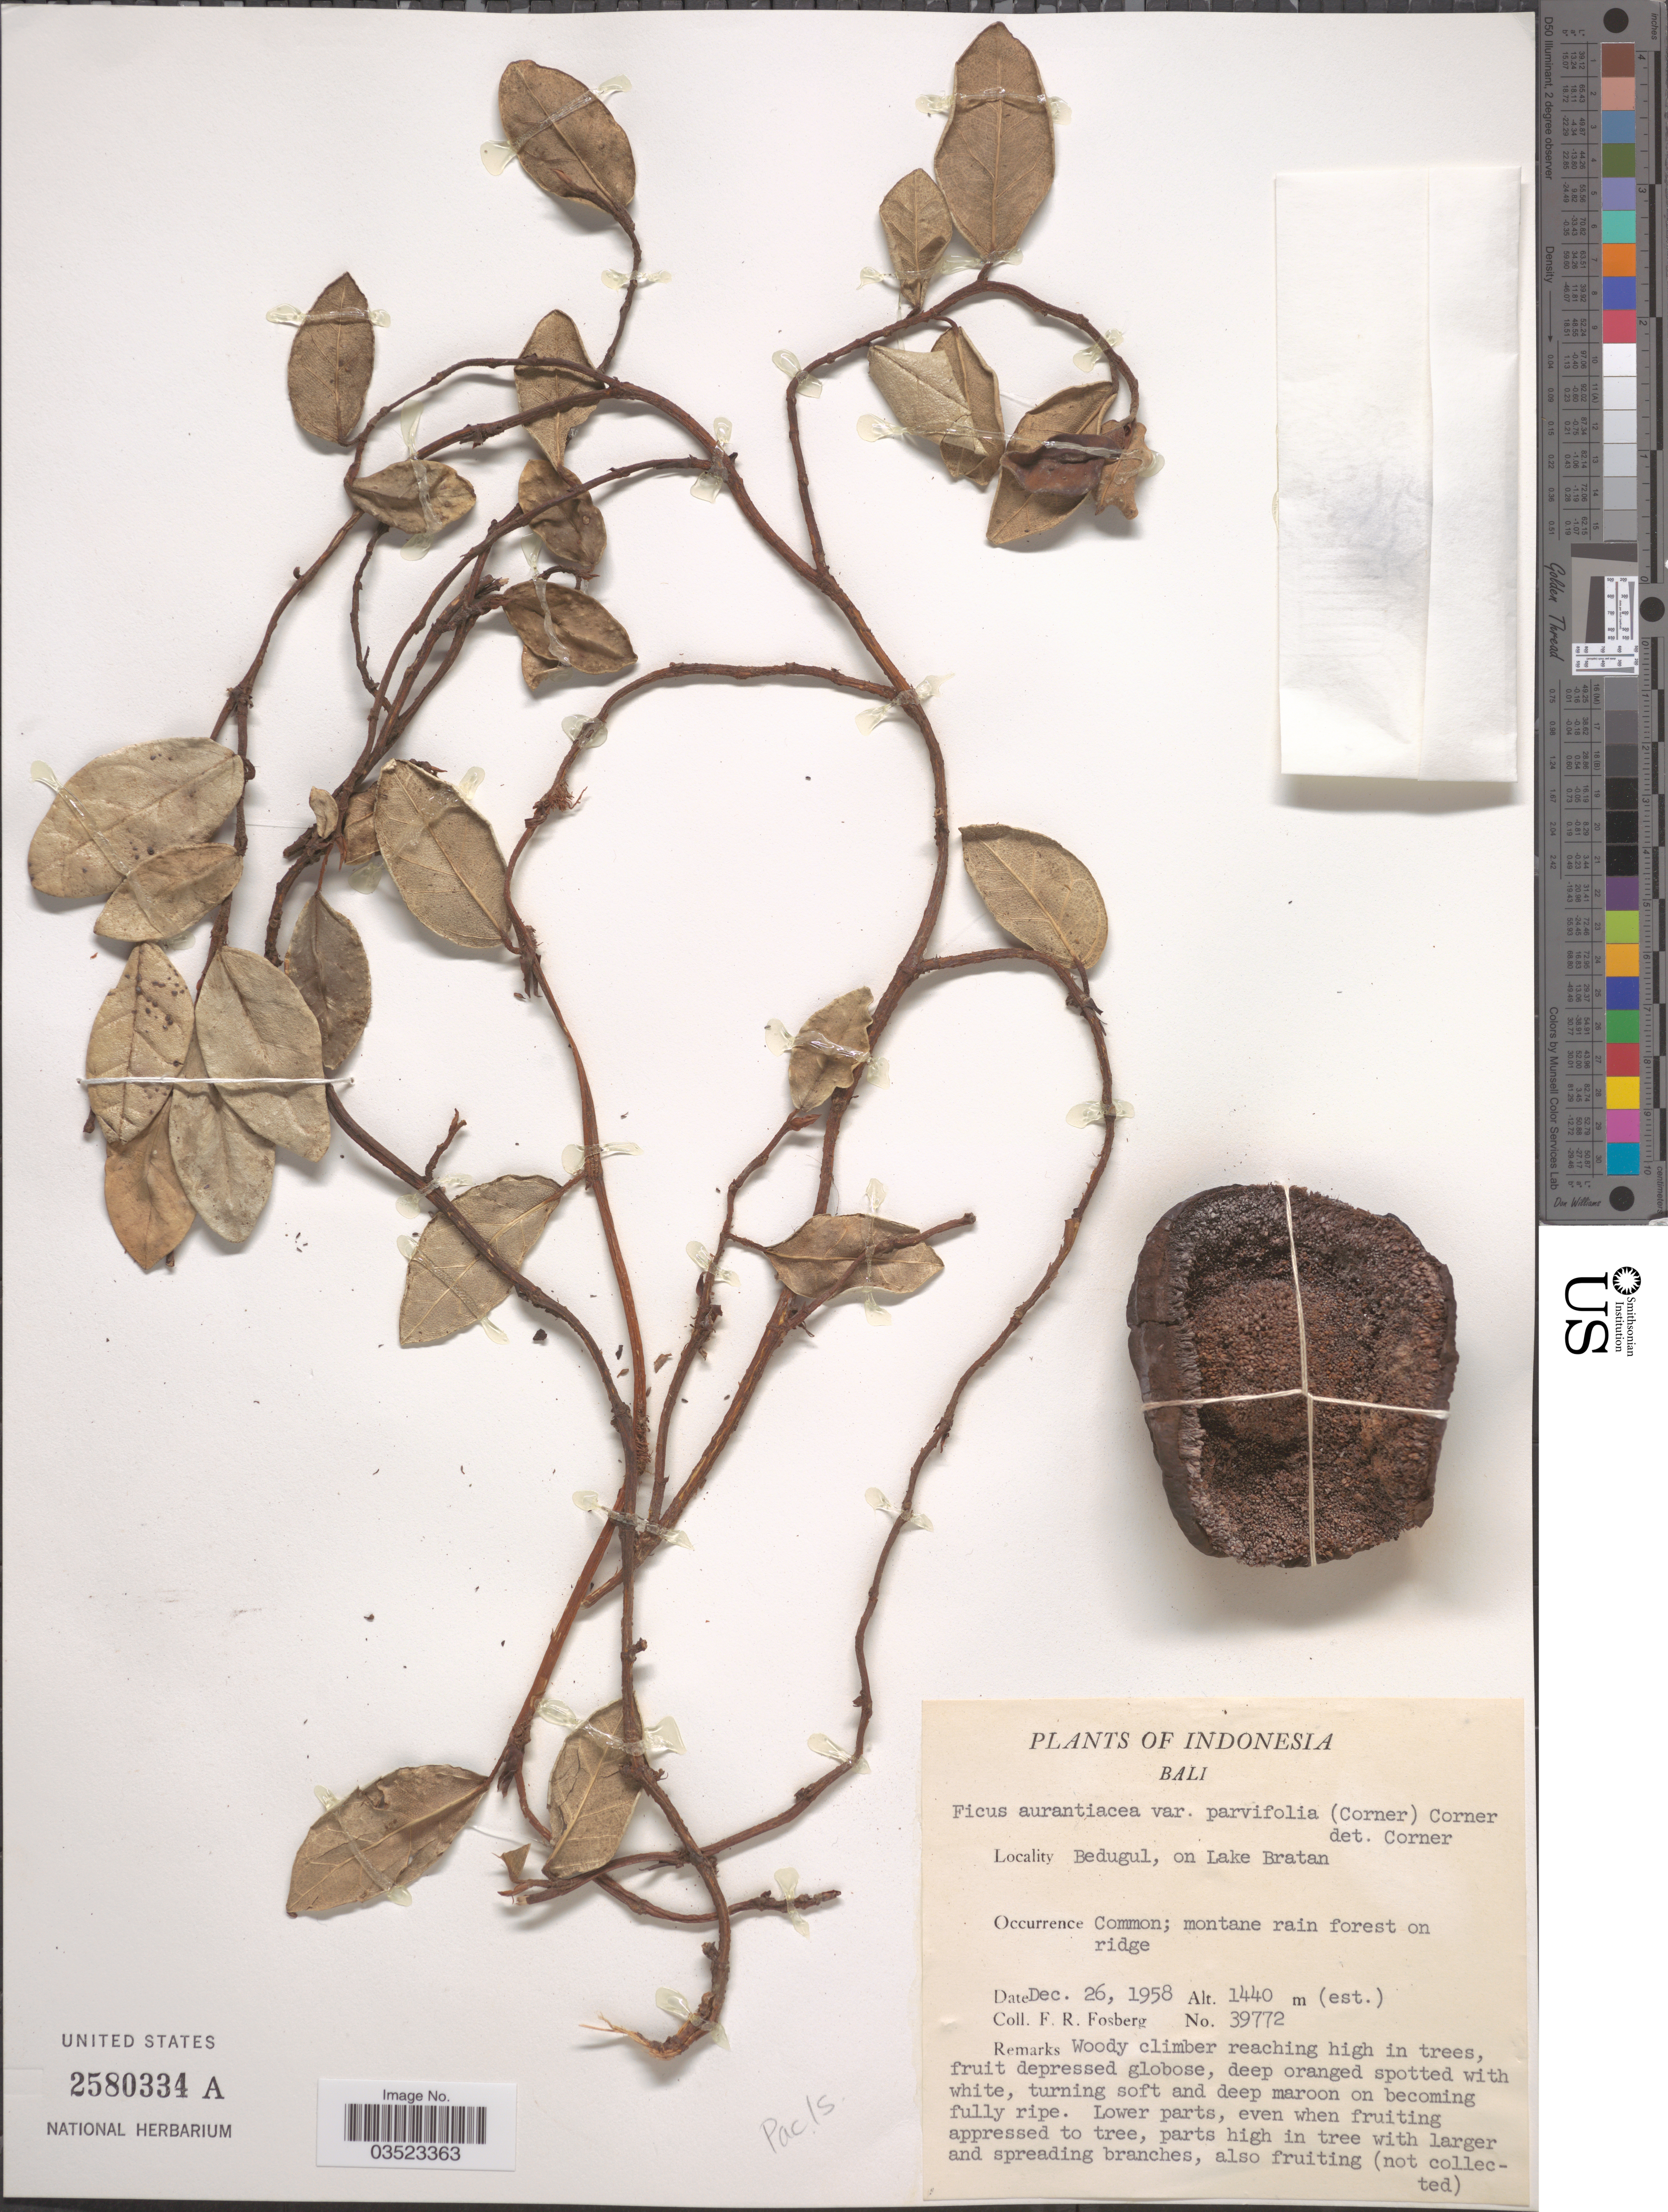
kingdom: Plantae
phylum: Tracheophyta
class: Magnoliopsida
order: Rosales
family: Moraceae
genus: Ficus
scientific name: Ficus aurantiacea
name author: Griff.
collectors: F. R. Fosberg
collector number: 39772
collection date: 1958-12-26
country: Indonesia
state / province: Nusa Tenggara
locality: Bali. Bedugul, on Lake Bratan.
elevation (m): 1440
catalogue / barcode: US 2580334A